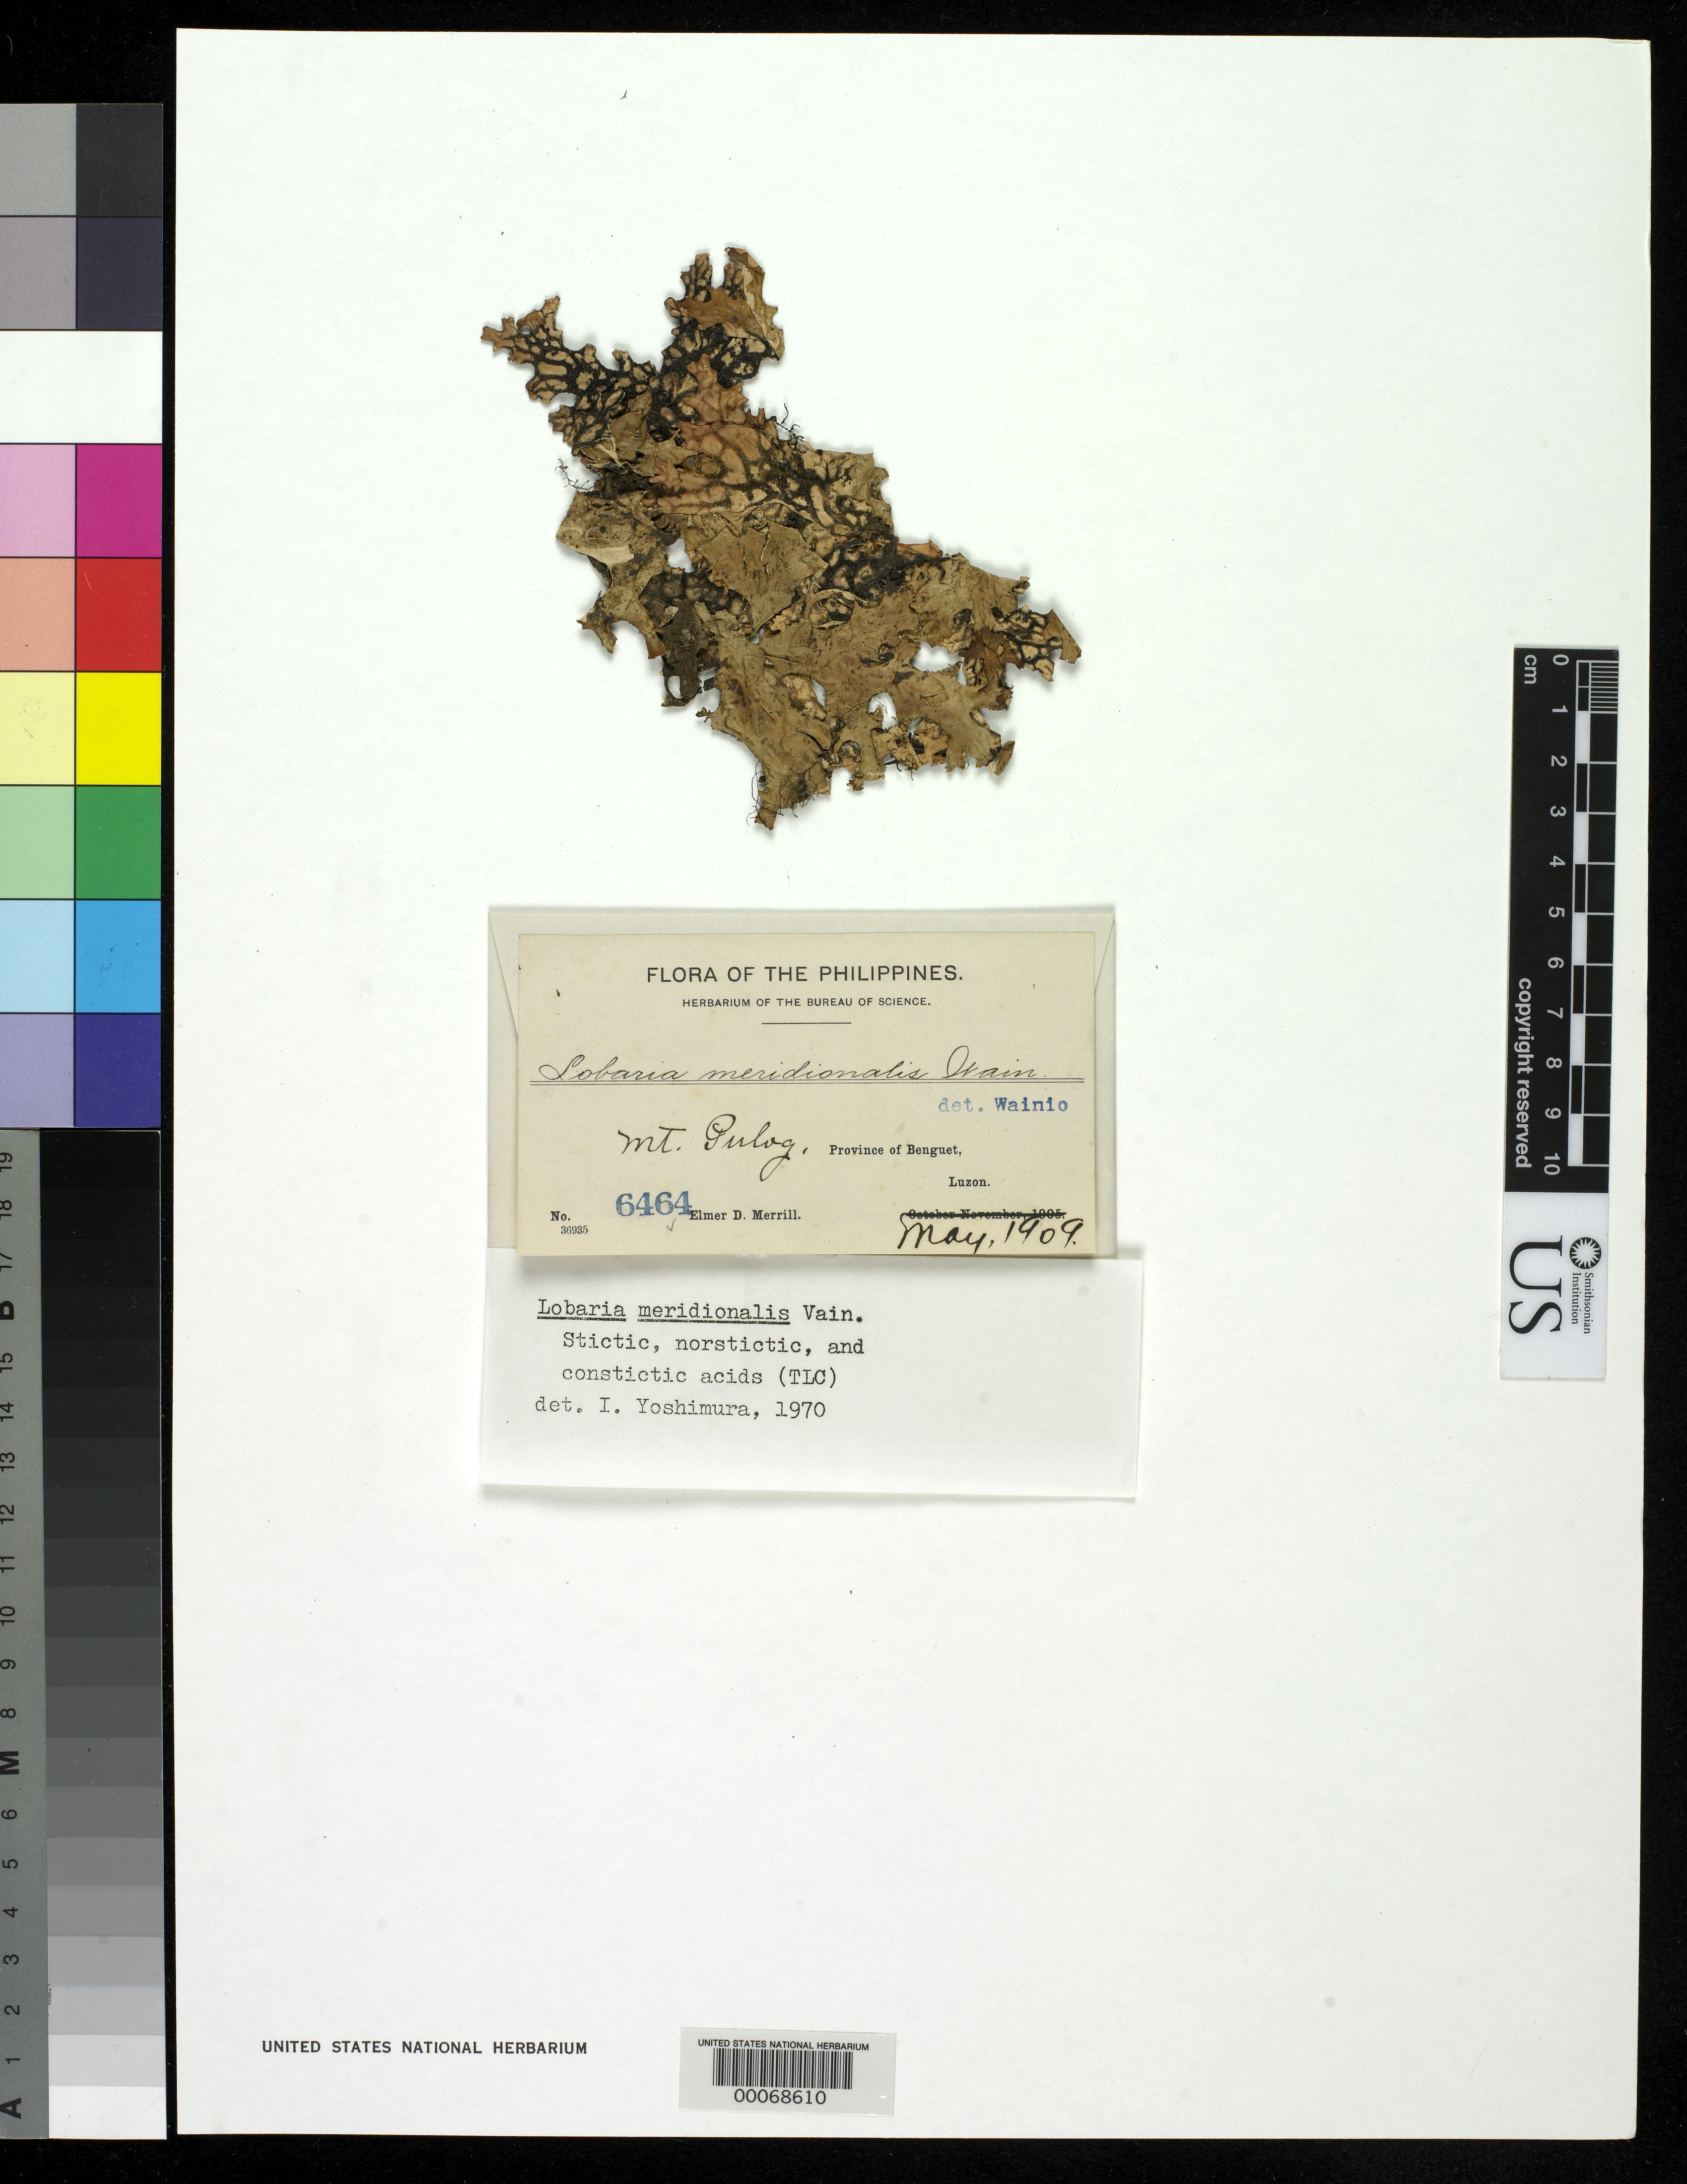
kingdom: Fungi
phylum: Ascomycota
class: Lecanoromycetes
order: Peltigerales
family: Lobariaceae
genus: Lobaria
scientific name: Lobaria meridionalis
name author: Vain.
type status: Isosyntype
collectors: E. D. Merrill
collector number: Bur. Sci. 6464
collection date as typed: May 1909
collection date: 1909-05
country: Philippines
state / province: Cordillera (Administrative Region)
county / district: Benguet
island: Luzon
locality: Mt. Pulog.